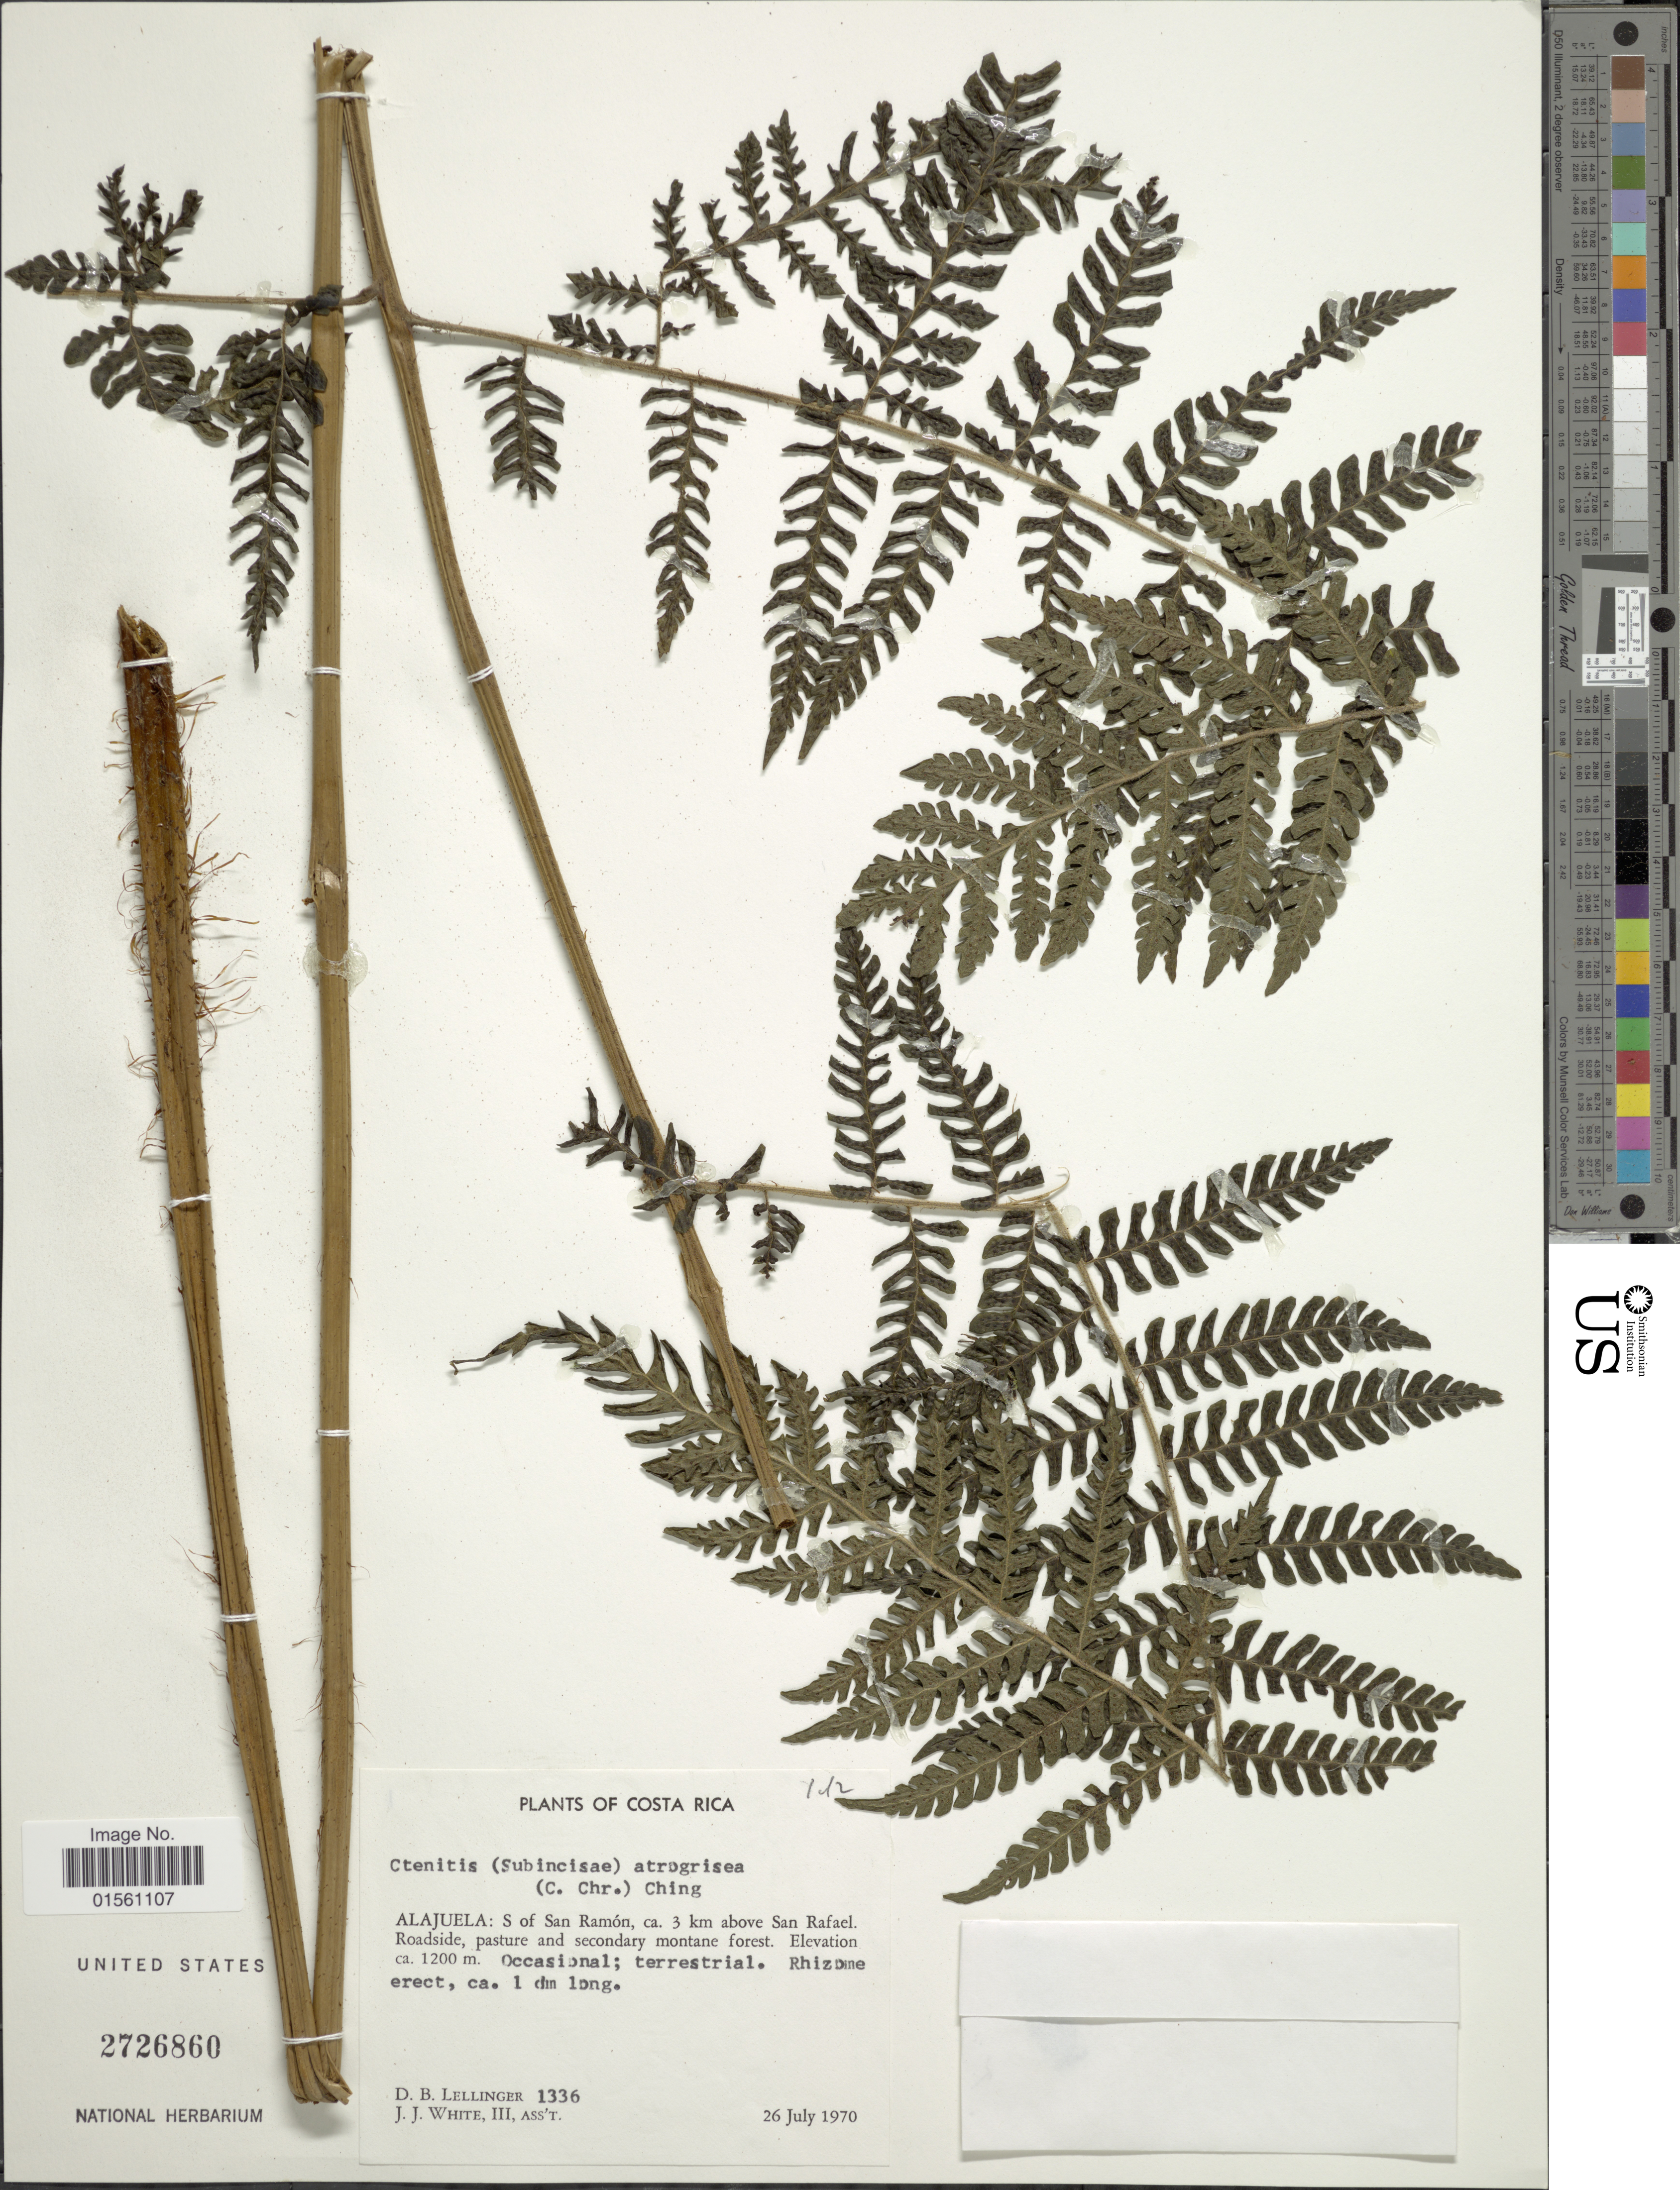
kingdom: Plantae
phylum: Tracheophyta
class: Polypodiopsida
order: Polypodiales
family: Dryopteridaceae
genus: Megalastrum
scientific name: Megalastrum atrogriseum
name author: (C. Chr.) A.R. Sm. & R.C. Moran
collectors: D. B. Lellinger & J. J. White III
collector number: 1336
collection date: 1970-07-26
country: Costa Rica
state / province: Alajuela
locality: Costa Rica, Alajuela; S of San Ramon, ca 3 km. above San Rafael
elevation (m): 1200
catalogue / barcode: US 2726860